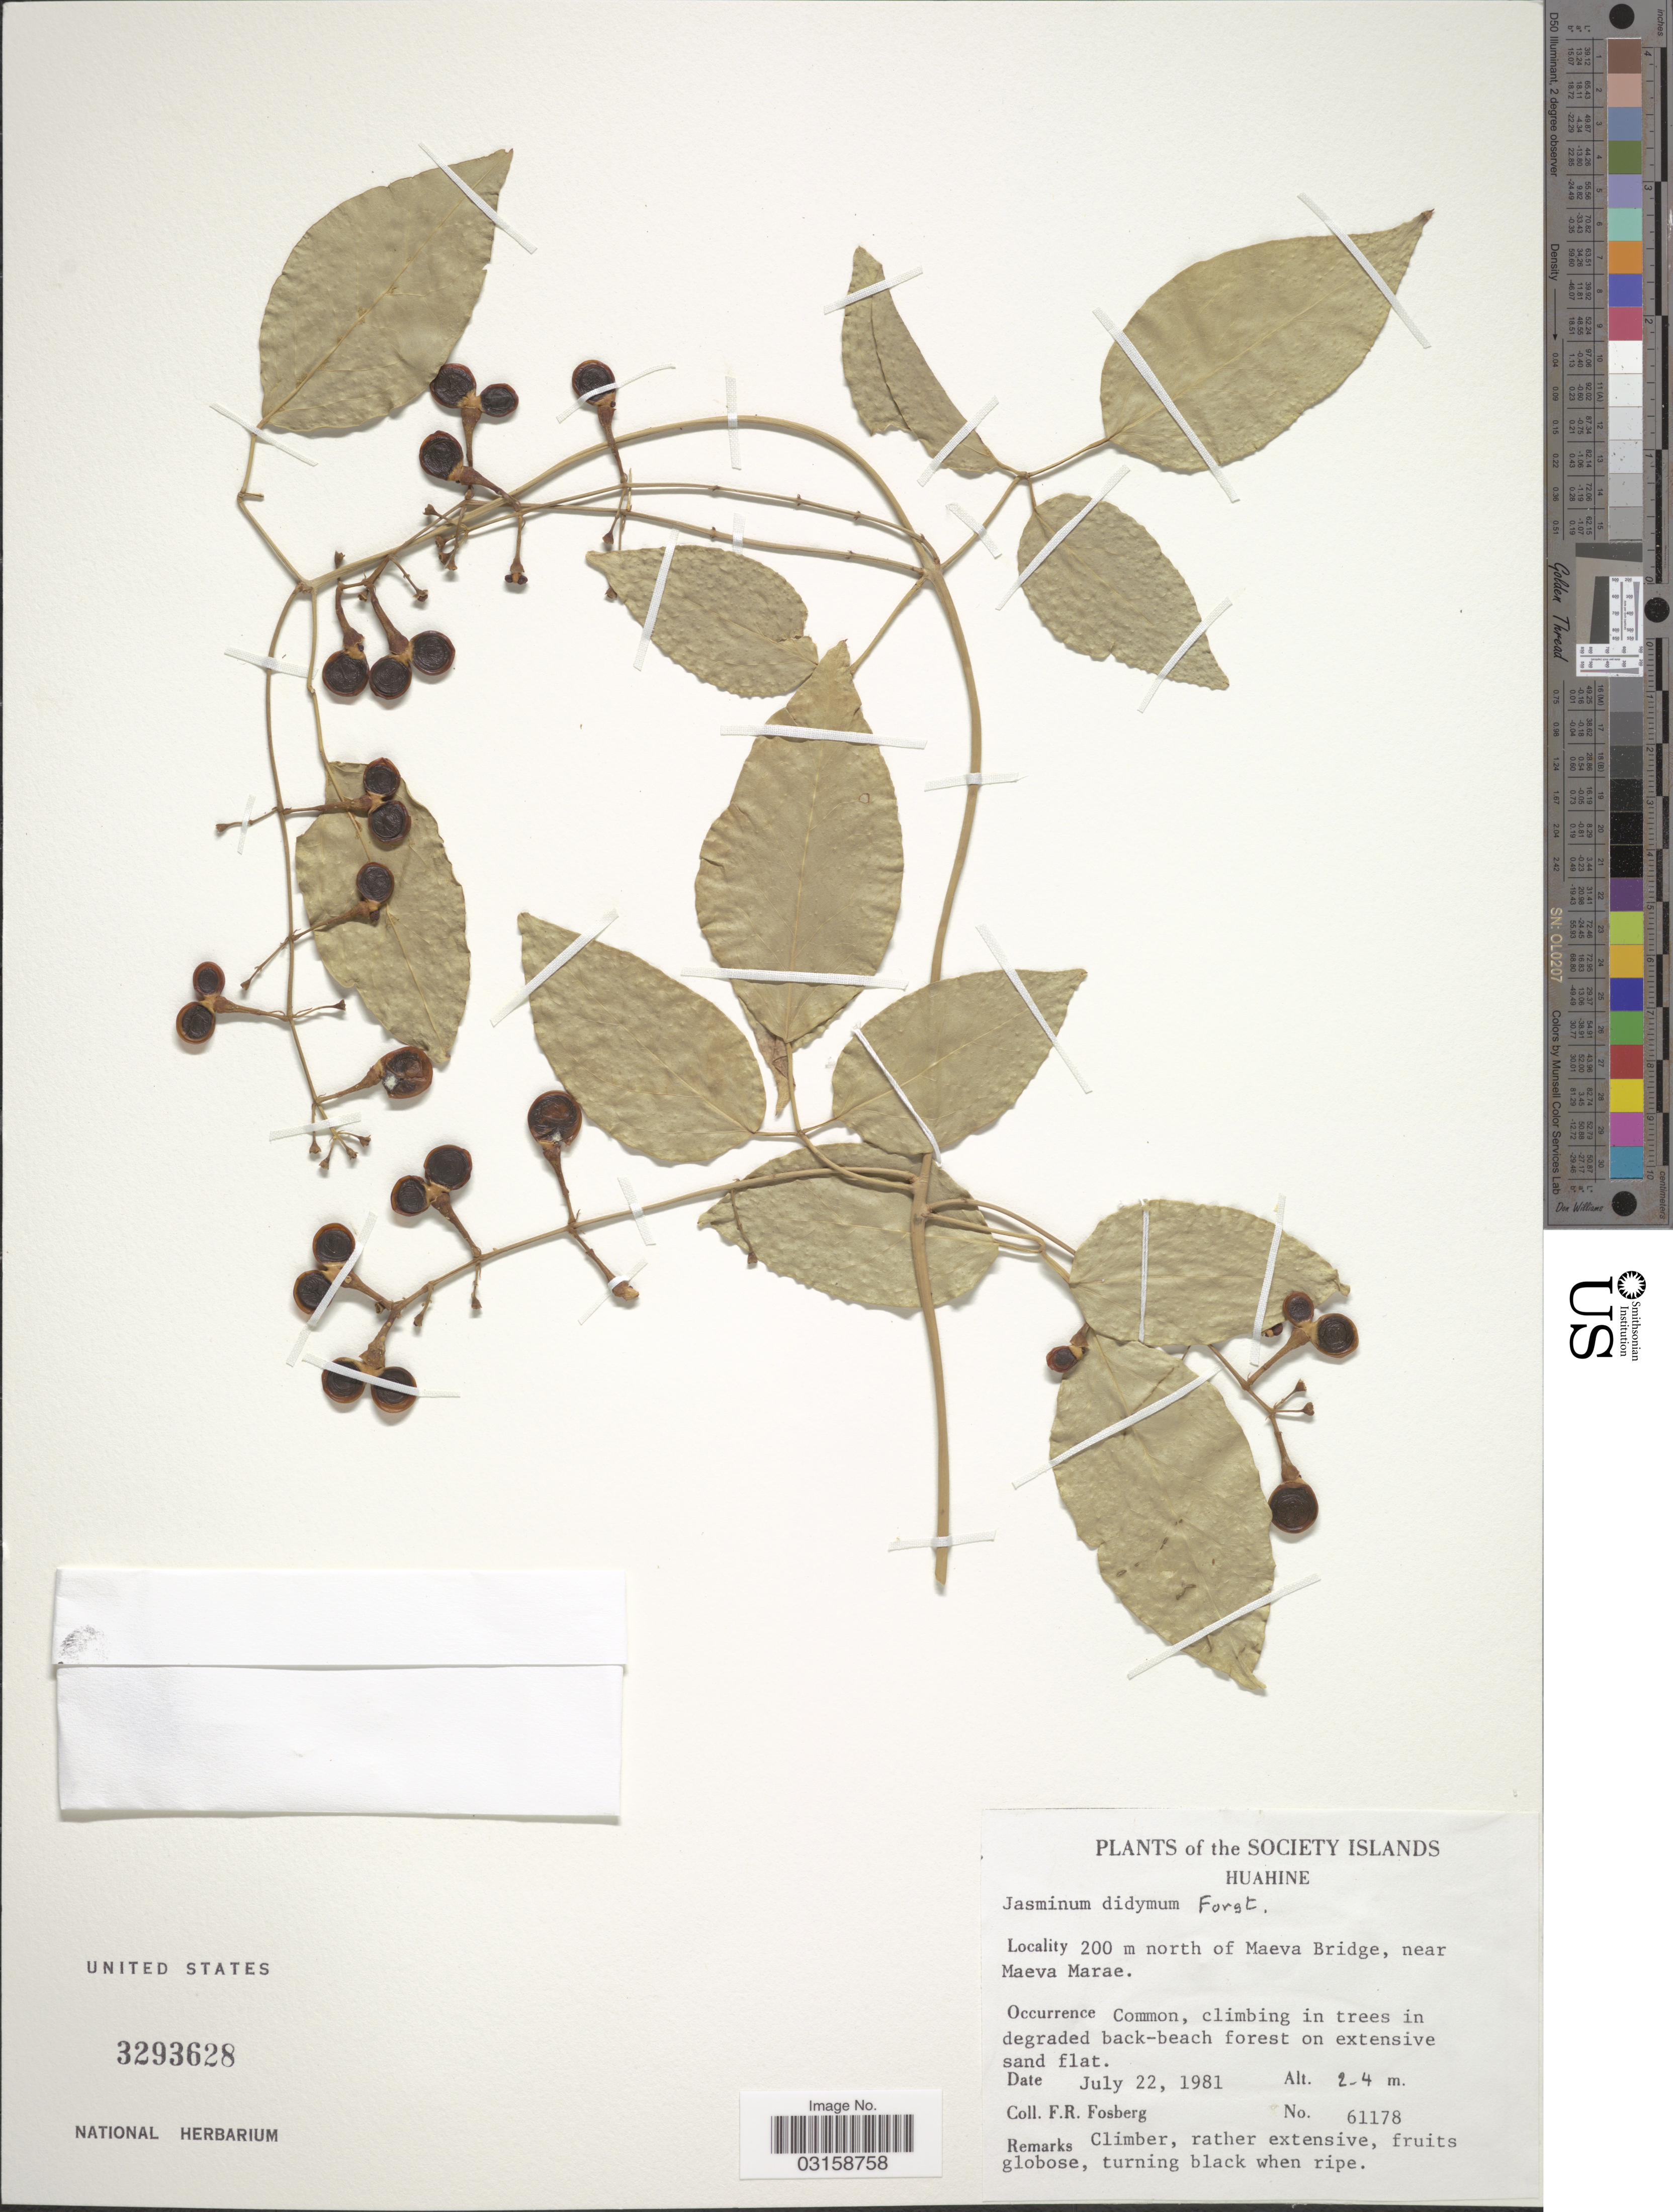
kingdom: Plantae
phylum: Tracheophyta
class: Magnoliopsida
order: Lamiales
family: Oleaceae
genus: Jasminum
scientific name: Jasminum didymum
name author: G. Forst.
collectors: F. R. Fosberg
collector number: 61178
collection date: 1981-07-22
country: French Polynesia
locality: Society Islands. Huahine. 200 m north of Maeva Bridge, near Maeva Marae.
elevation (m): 2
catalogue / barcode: US 3293628